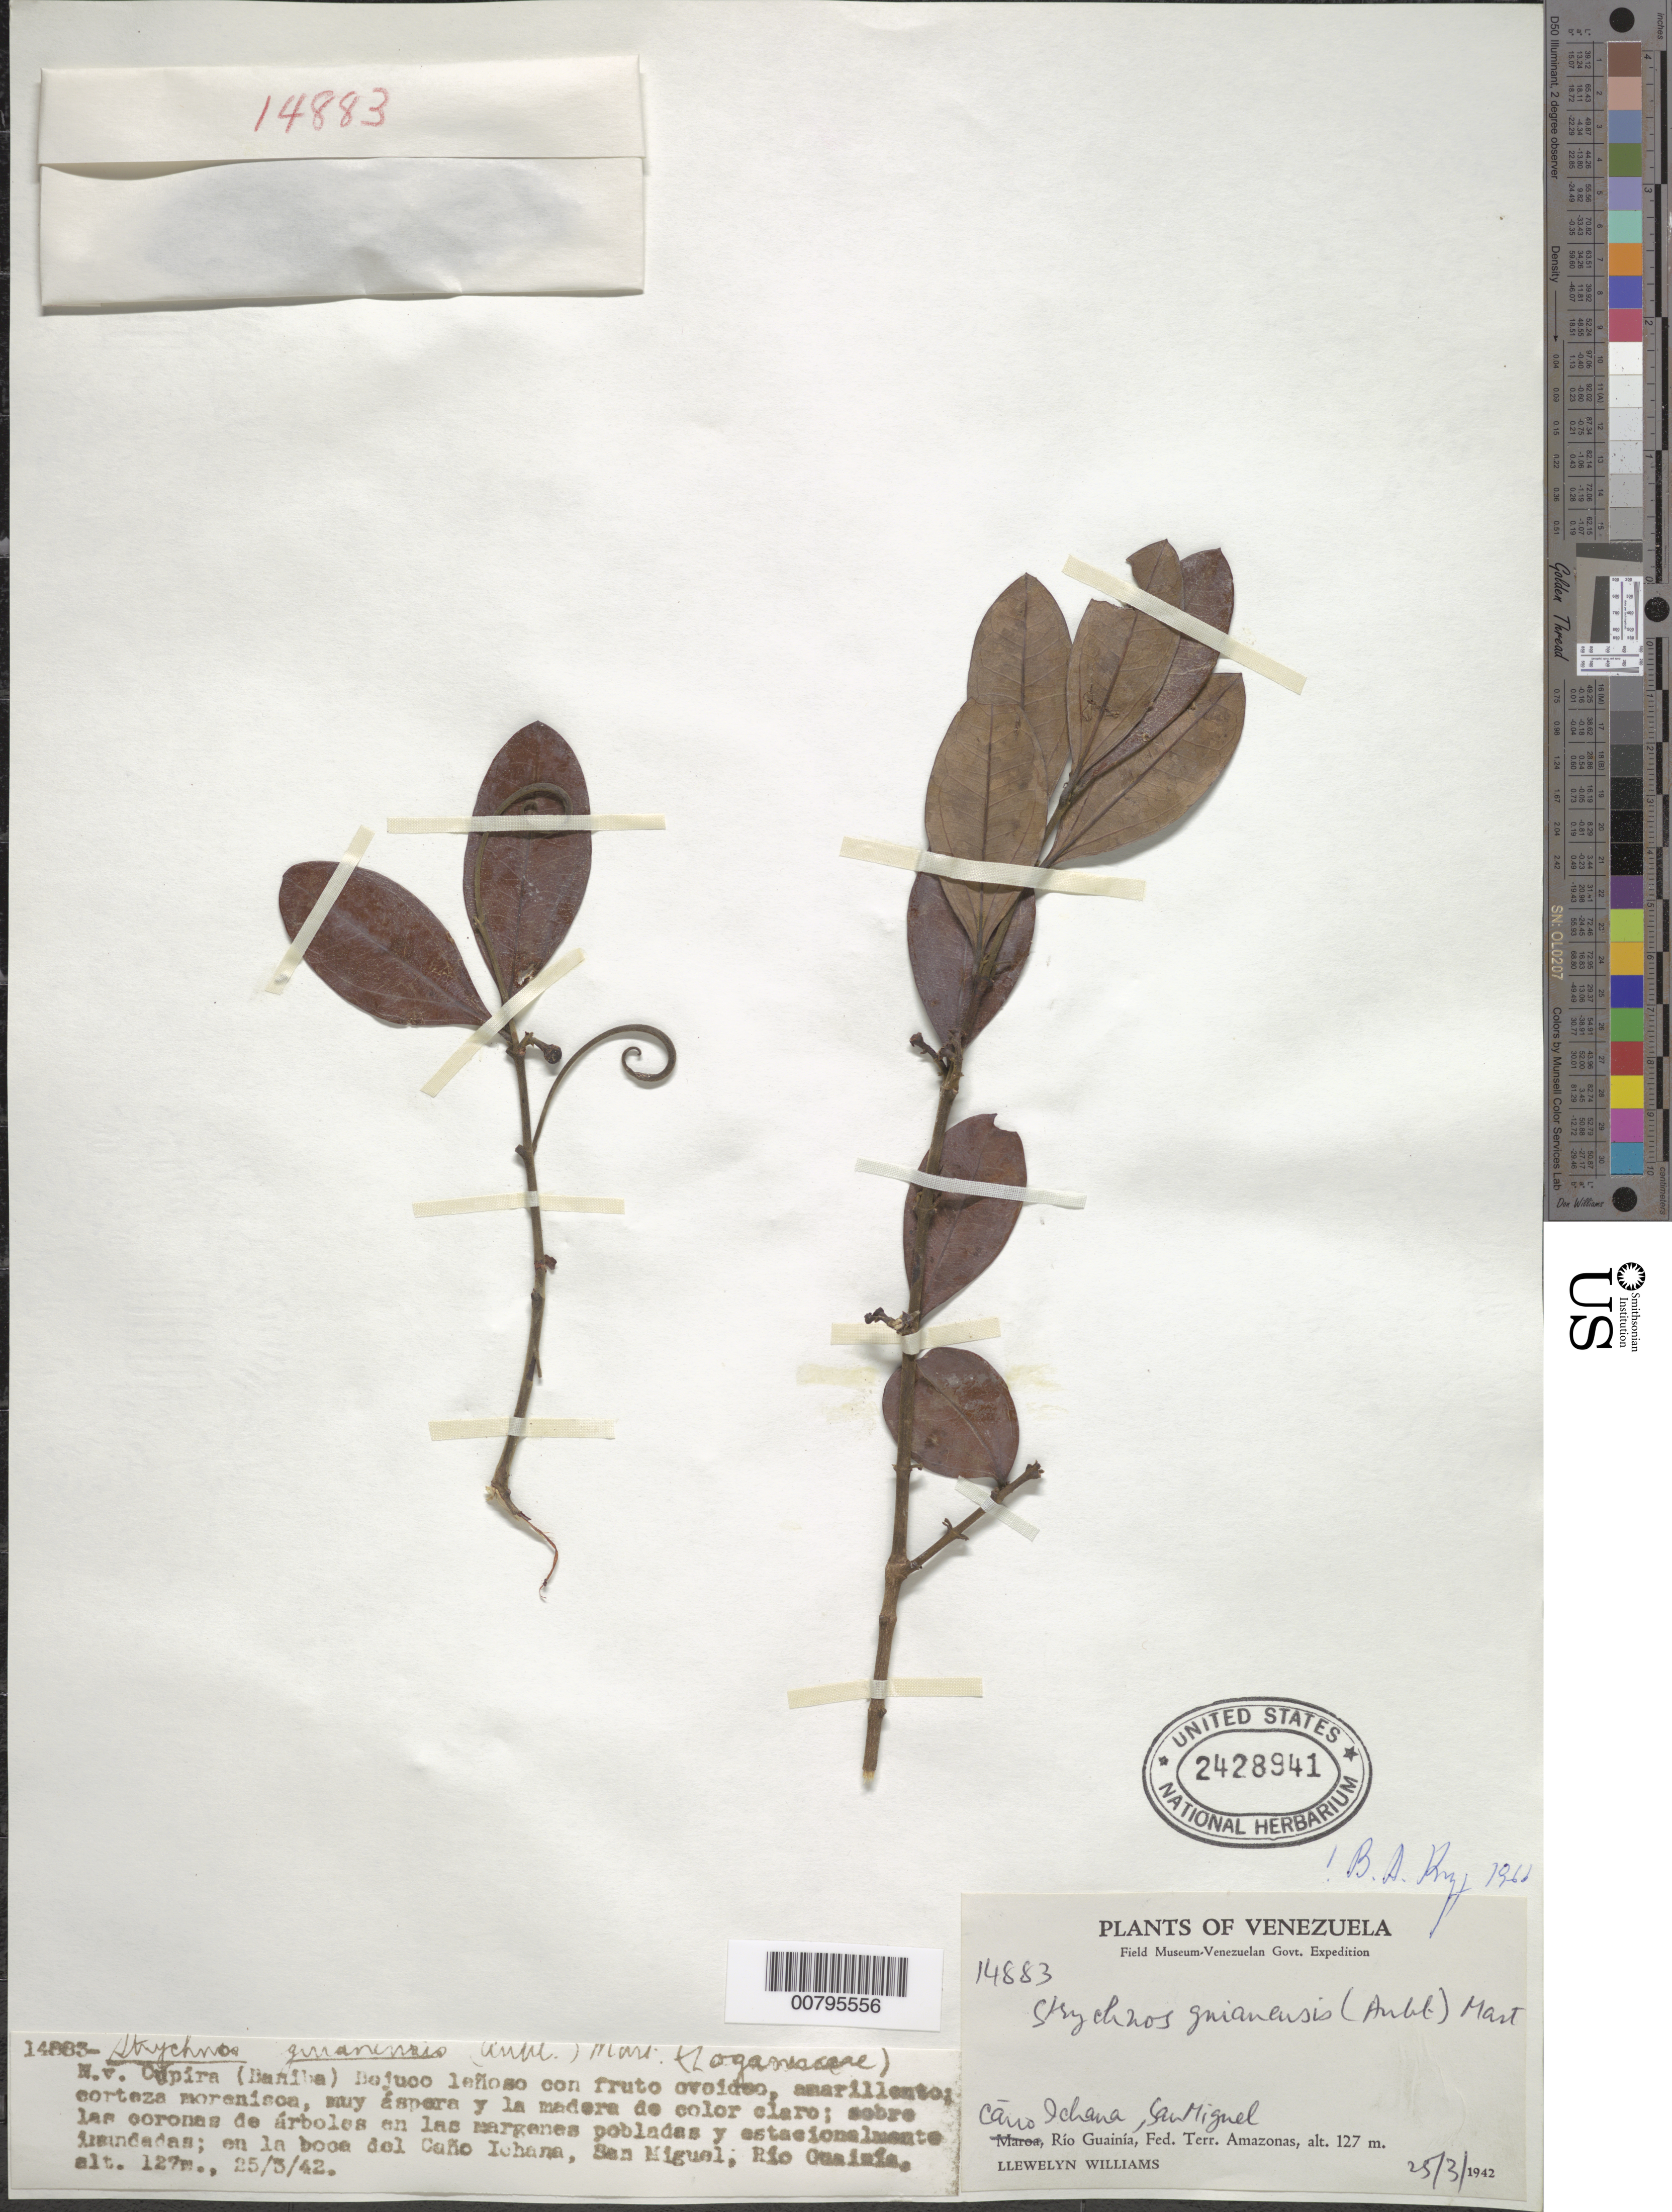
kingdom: Plantae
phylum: Tracheophyta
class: Magnoliopsida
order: Gentianales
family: Loganiaceae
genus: Strychnos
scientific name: Strychnos guianensis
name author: (Aubl.) Mart.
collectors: Ll. Williams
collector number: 14883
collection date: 1942-03-25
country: Venezuela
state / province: Amazonas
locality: En la boca del Caño Ichana, San Miguel. Río Guainía, Fed. Terr. Amazonas.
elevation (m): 127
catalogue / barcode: US 2428941